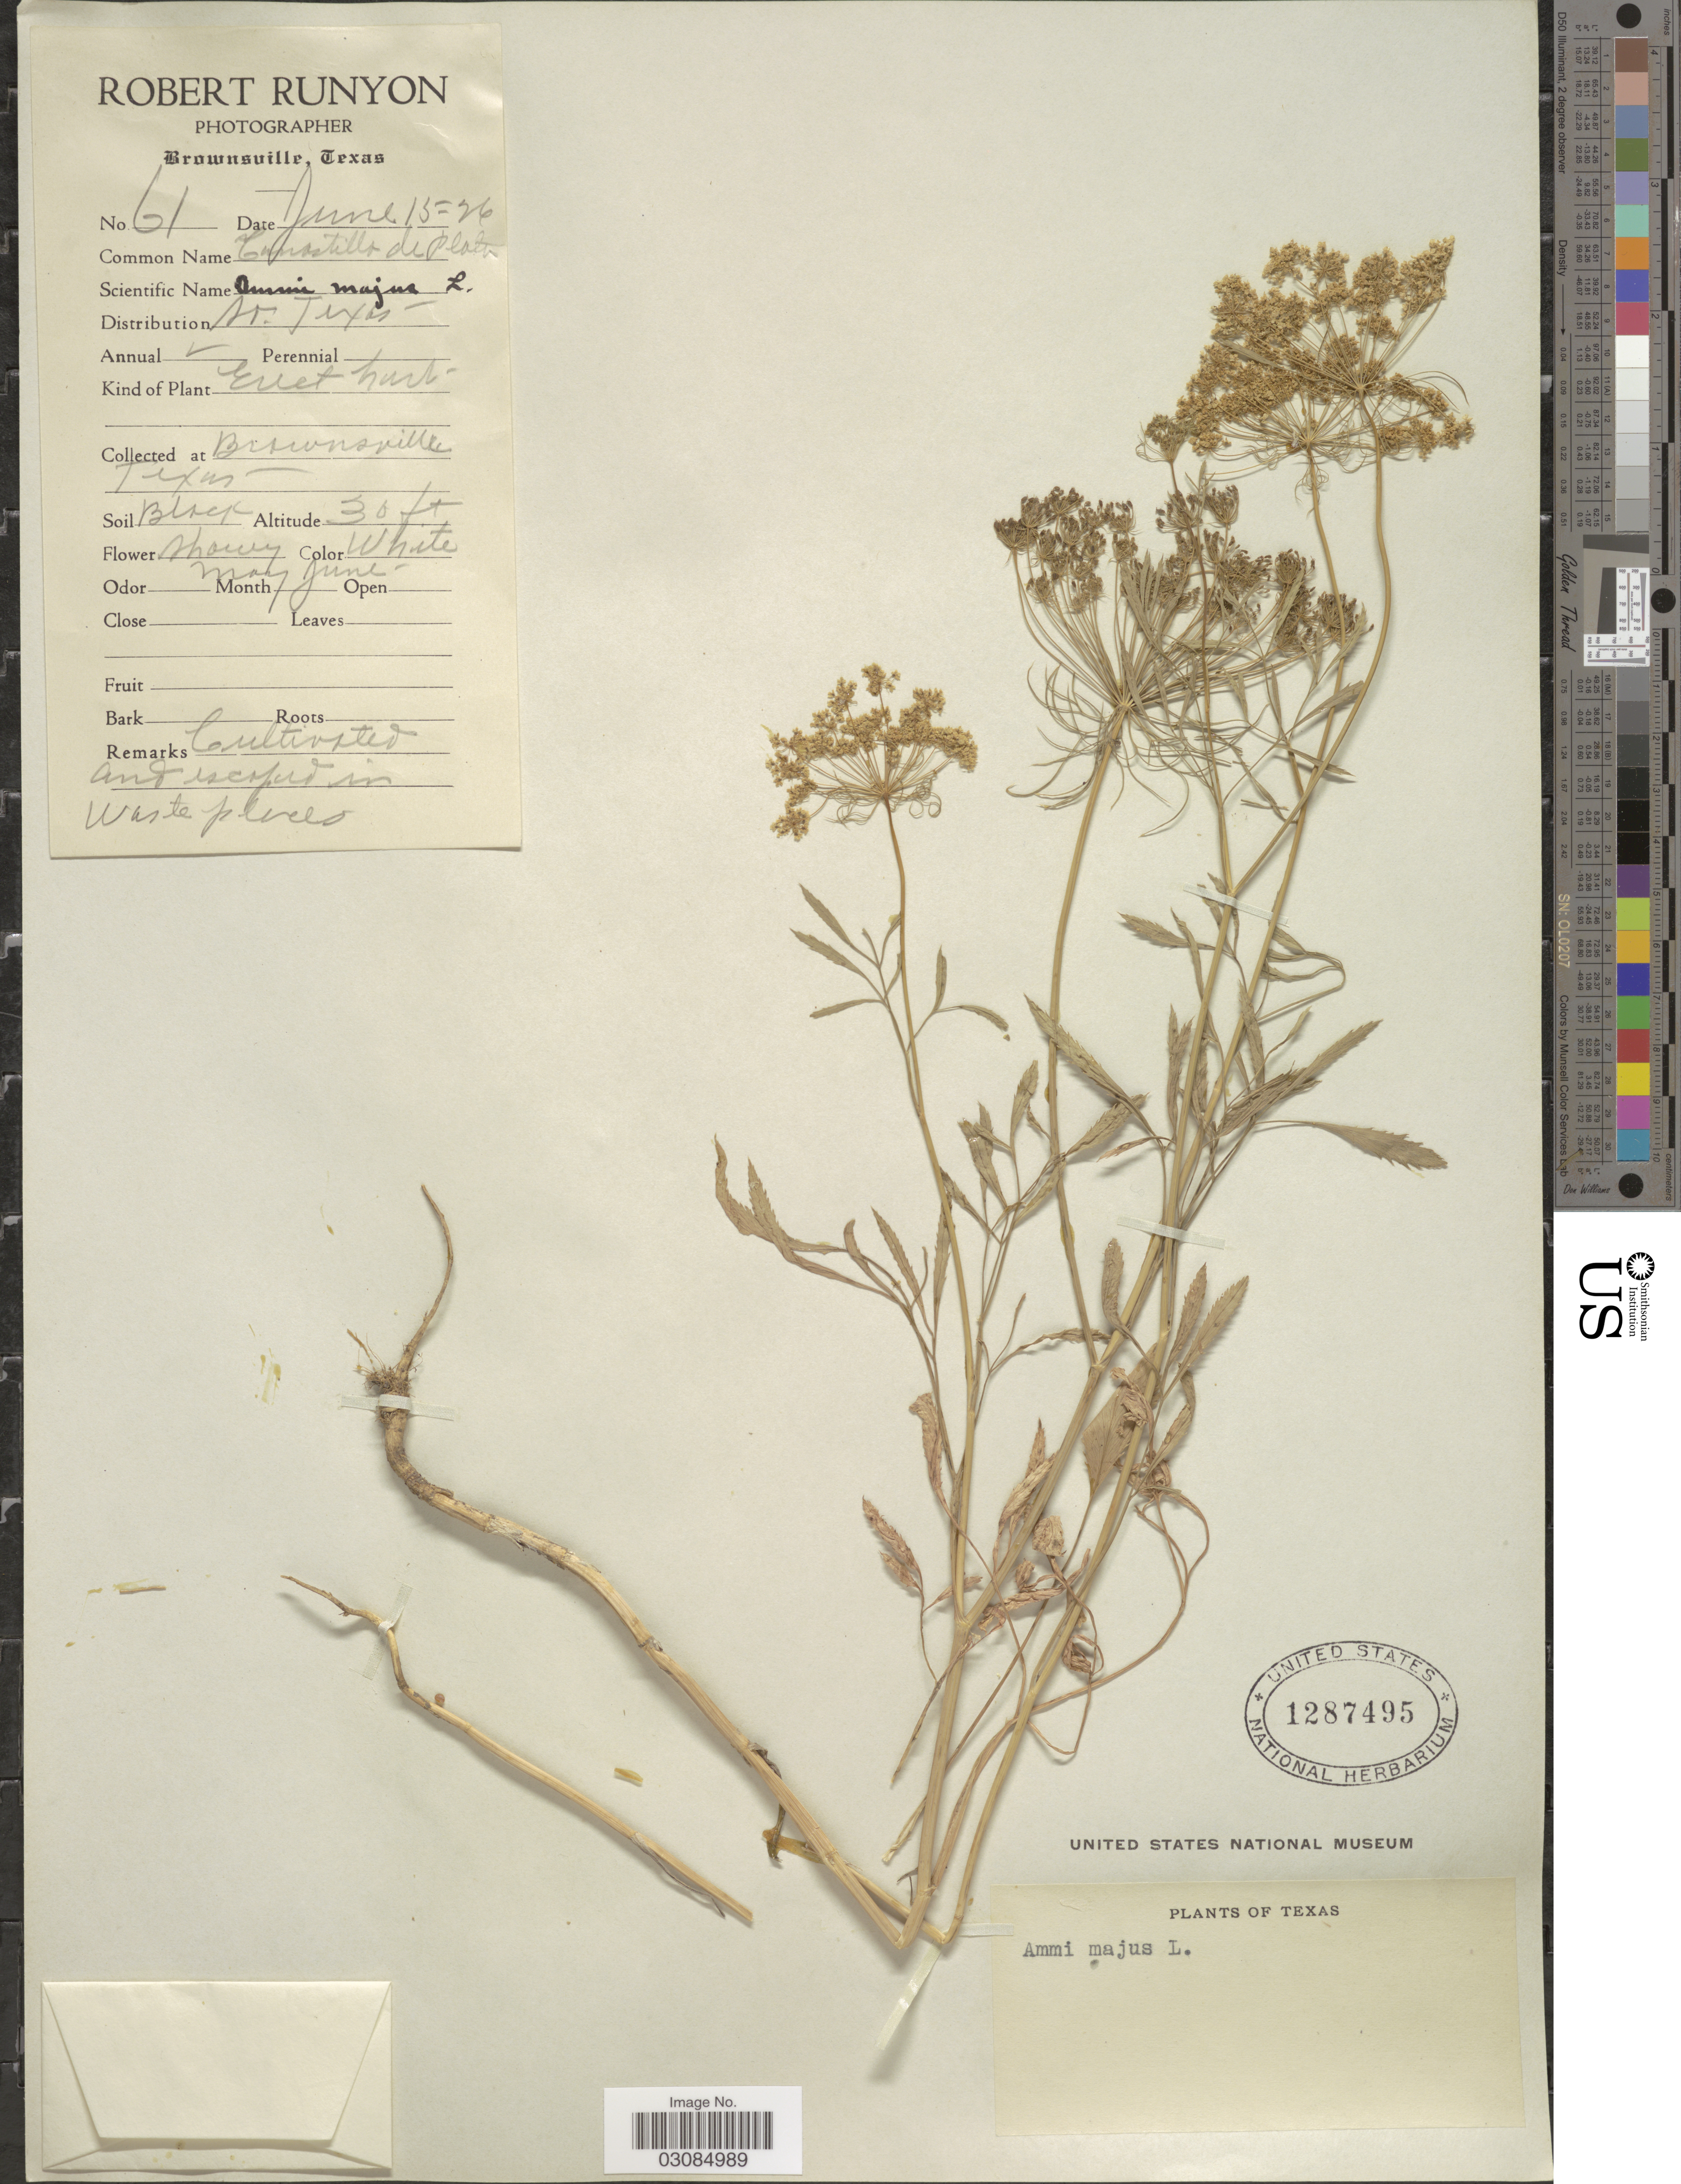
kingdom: Plantae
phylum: Tracheophyta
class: Magnoliopsida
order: Apiales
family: Apiaceae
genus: Ammi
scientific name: Ammi majus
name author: L.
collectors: R. Runyon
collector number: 61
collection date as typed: Transcribed d/m/y: 15/6/26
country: United States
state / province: Texas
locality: Brownsville.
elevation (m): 9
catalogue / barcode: US 1287495